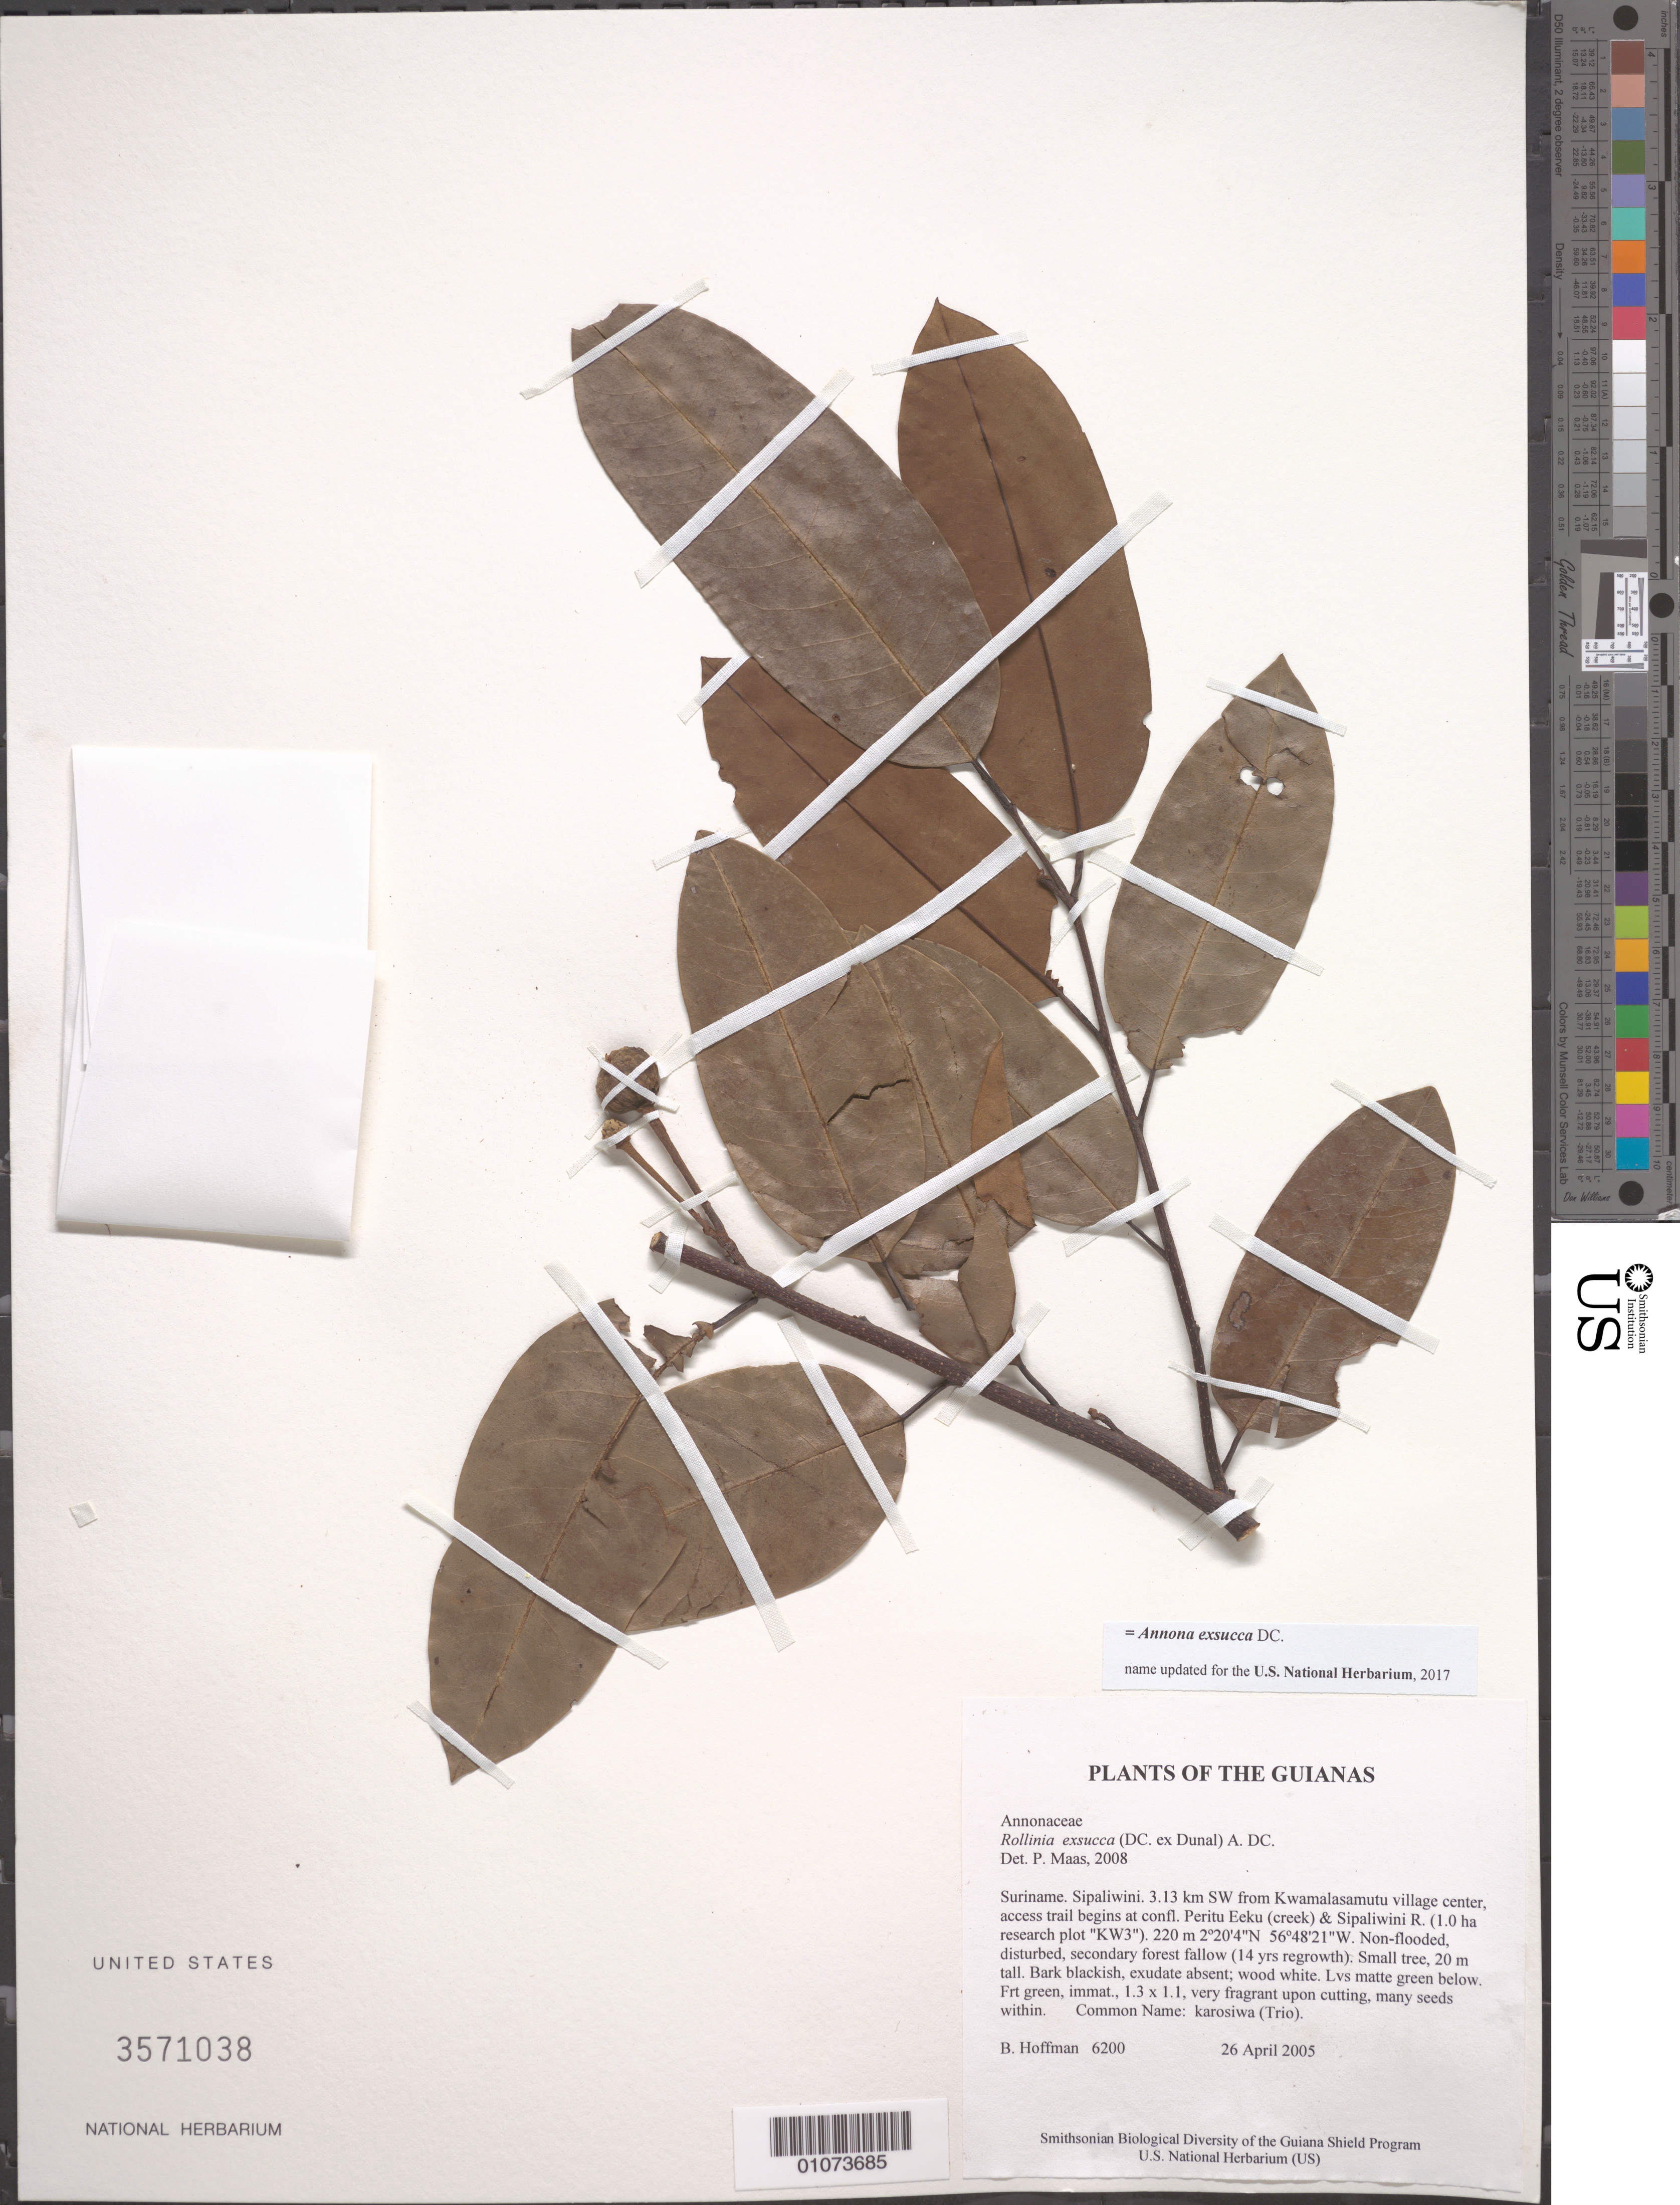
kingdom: Plantae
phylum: Tracheophyta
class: Magnoliopsida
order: Magnoliales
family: Annonaceae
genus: Annona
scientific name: Annona exsucca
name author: DC. ex Dunal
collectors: B. Hoffman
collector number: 6200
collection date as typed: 26 April 2005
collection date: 2005-04-26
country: Suriname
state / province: Sipaliwini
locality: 3.13 km SW from Kwamalasamutu village center, access trail begins at confl. Peritu Eeku (creek) & Sipaliwini R. (1.0 ha research plot "KW3")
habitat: Non-flooded, disturbed, secondary forest fallow (14 yrs regrowth)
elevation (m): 220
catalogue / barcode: US 3571038